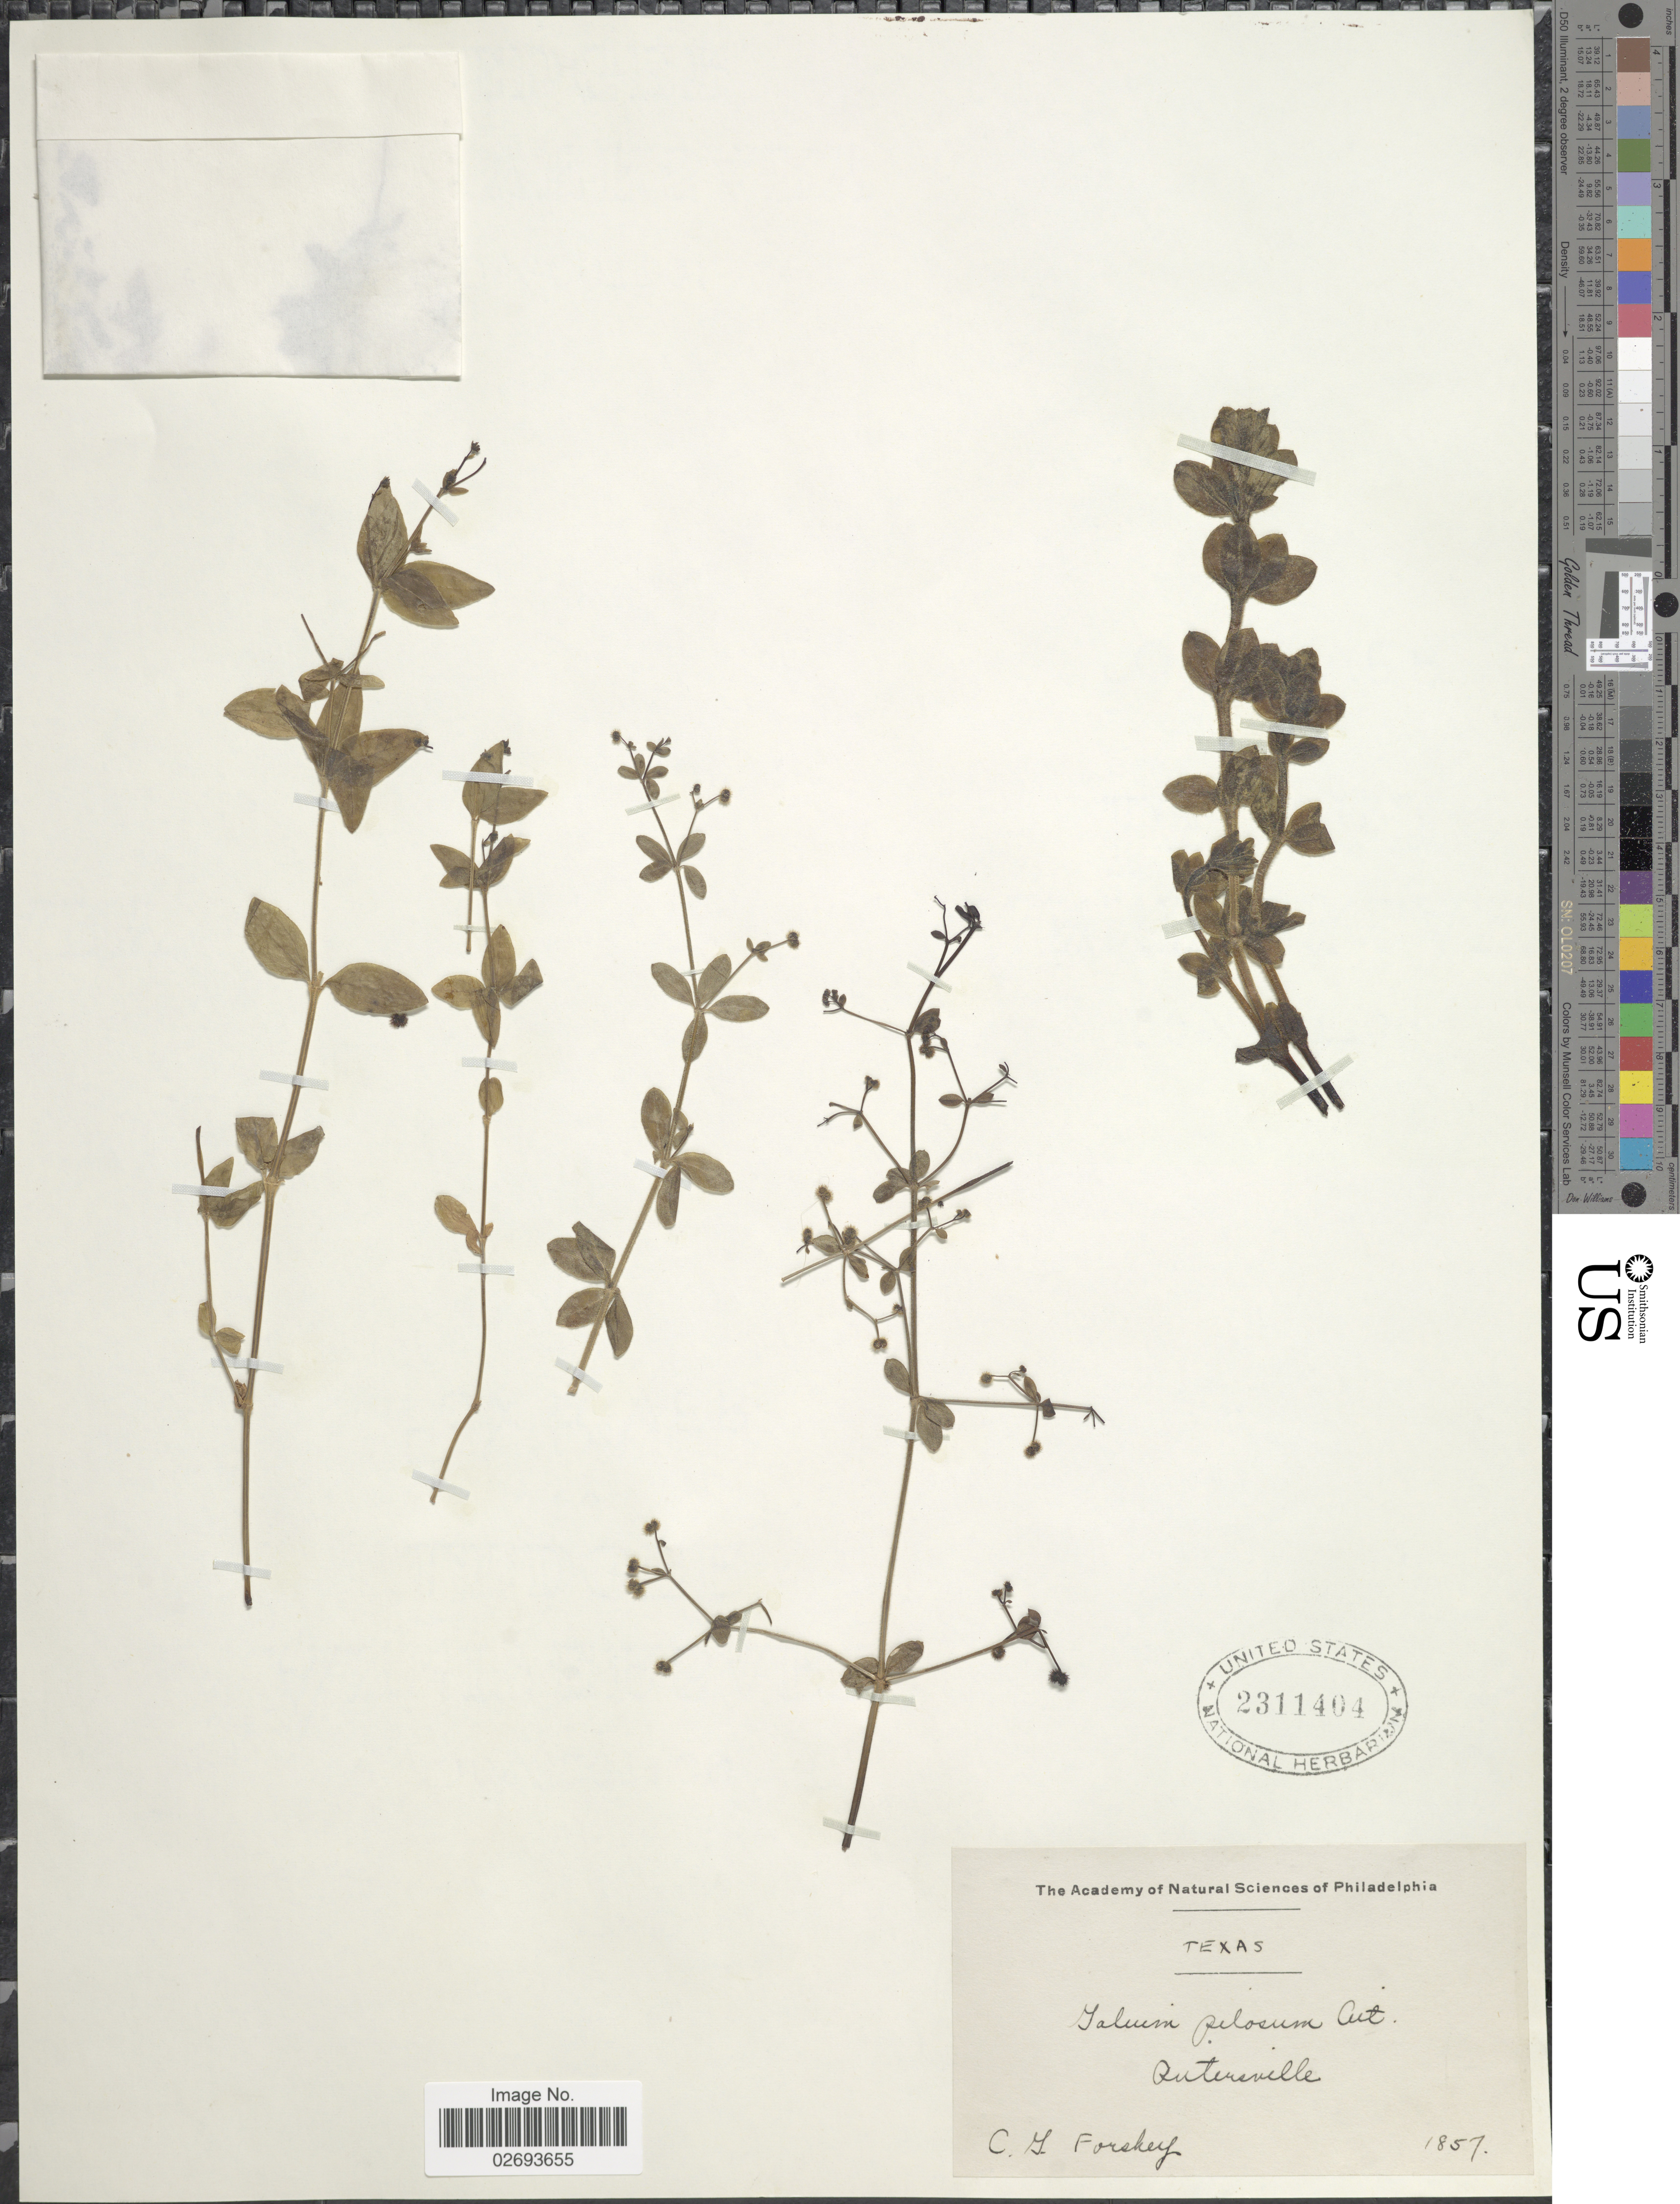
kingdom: Plantae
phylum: Tracheophyta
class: Magnoliopsida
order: Gentianales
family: Rubiaceae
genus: Galium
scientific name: Galium pilosum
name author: Aiton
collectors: C. Forshey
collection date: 1857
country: United States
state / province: Texas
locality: Rutersville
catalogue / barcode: US 2311404